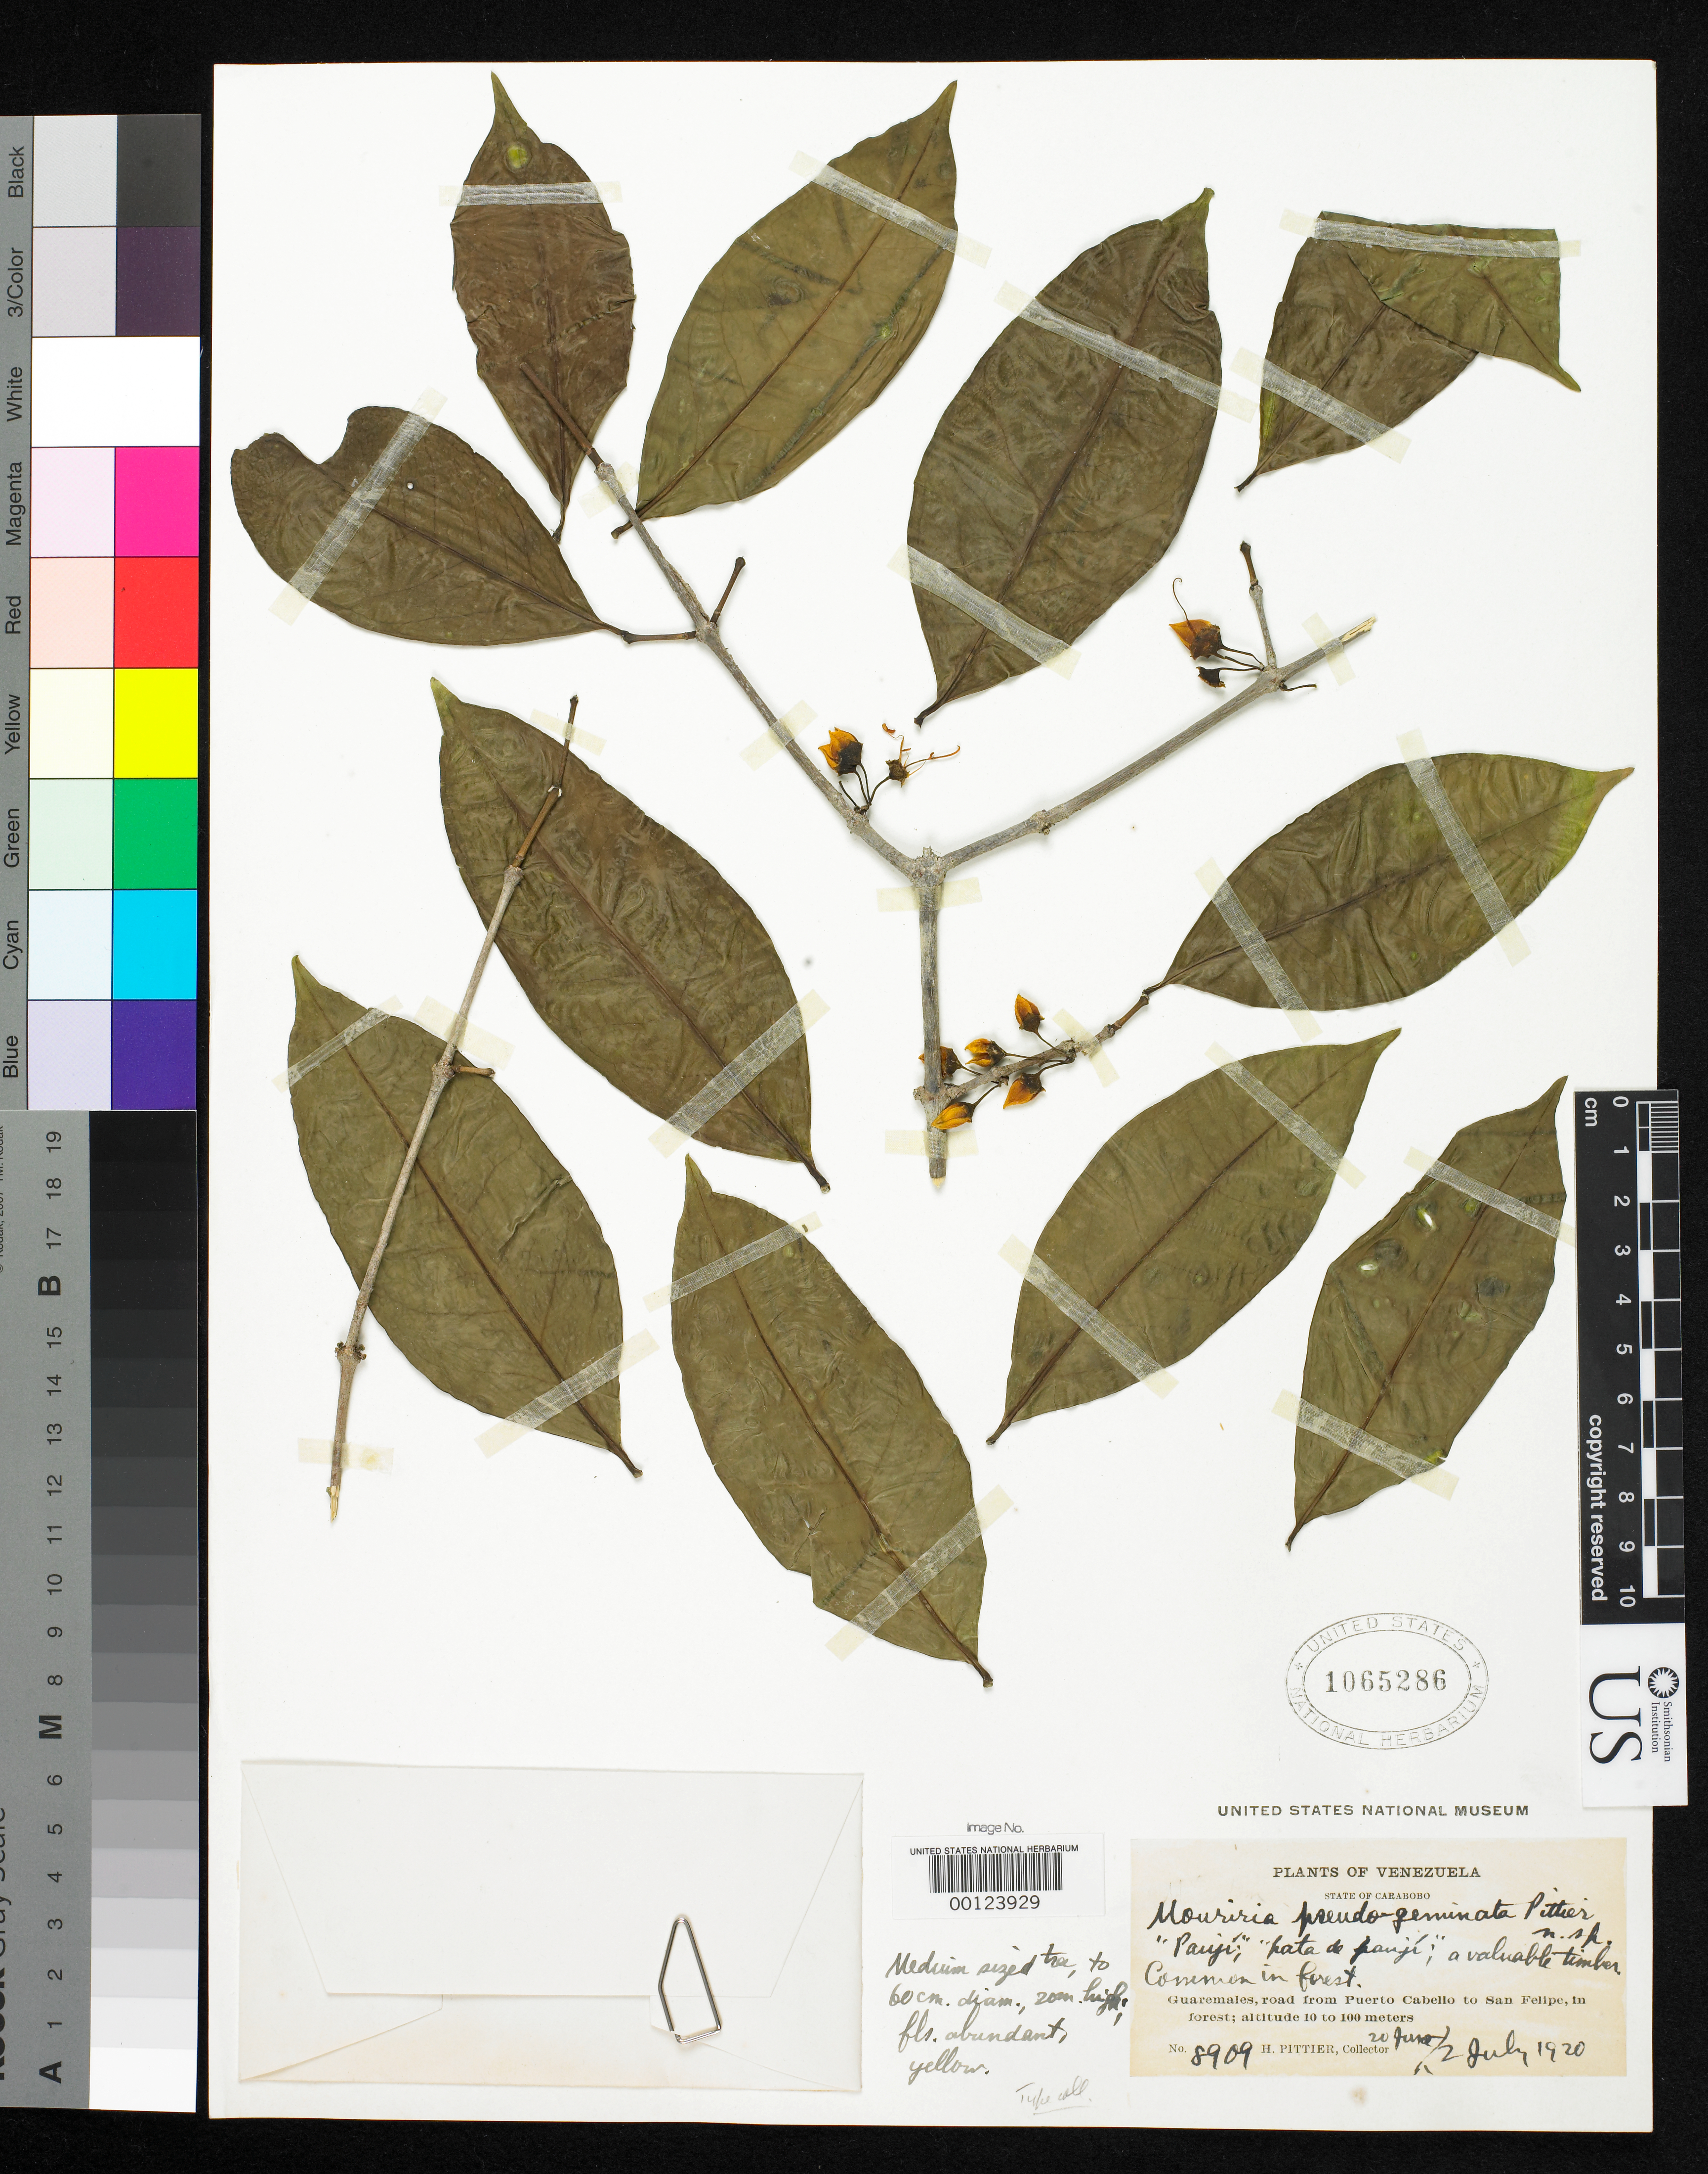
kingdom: Plantae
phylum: Tracheophyta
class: Magnoliopsida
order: Myrtales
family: Melastomataceae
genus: Mouriria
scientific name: Mouriria pseudogerminata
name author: Pittier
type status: Isotype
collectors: H. F. Pittier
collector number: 8909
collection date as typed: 10 Jun 1920 to 20 Jun 1920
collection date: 1920-06-10/1920-06-20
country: Venezuela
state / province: Carabobo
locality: Selvasde Guaremales Cerca de Urama.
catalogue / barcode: US 1065286